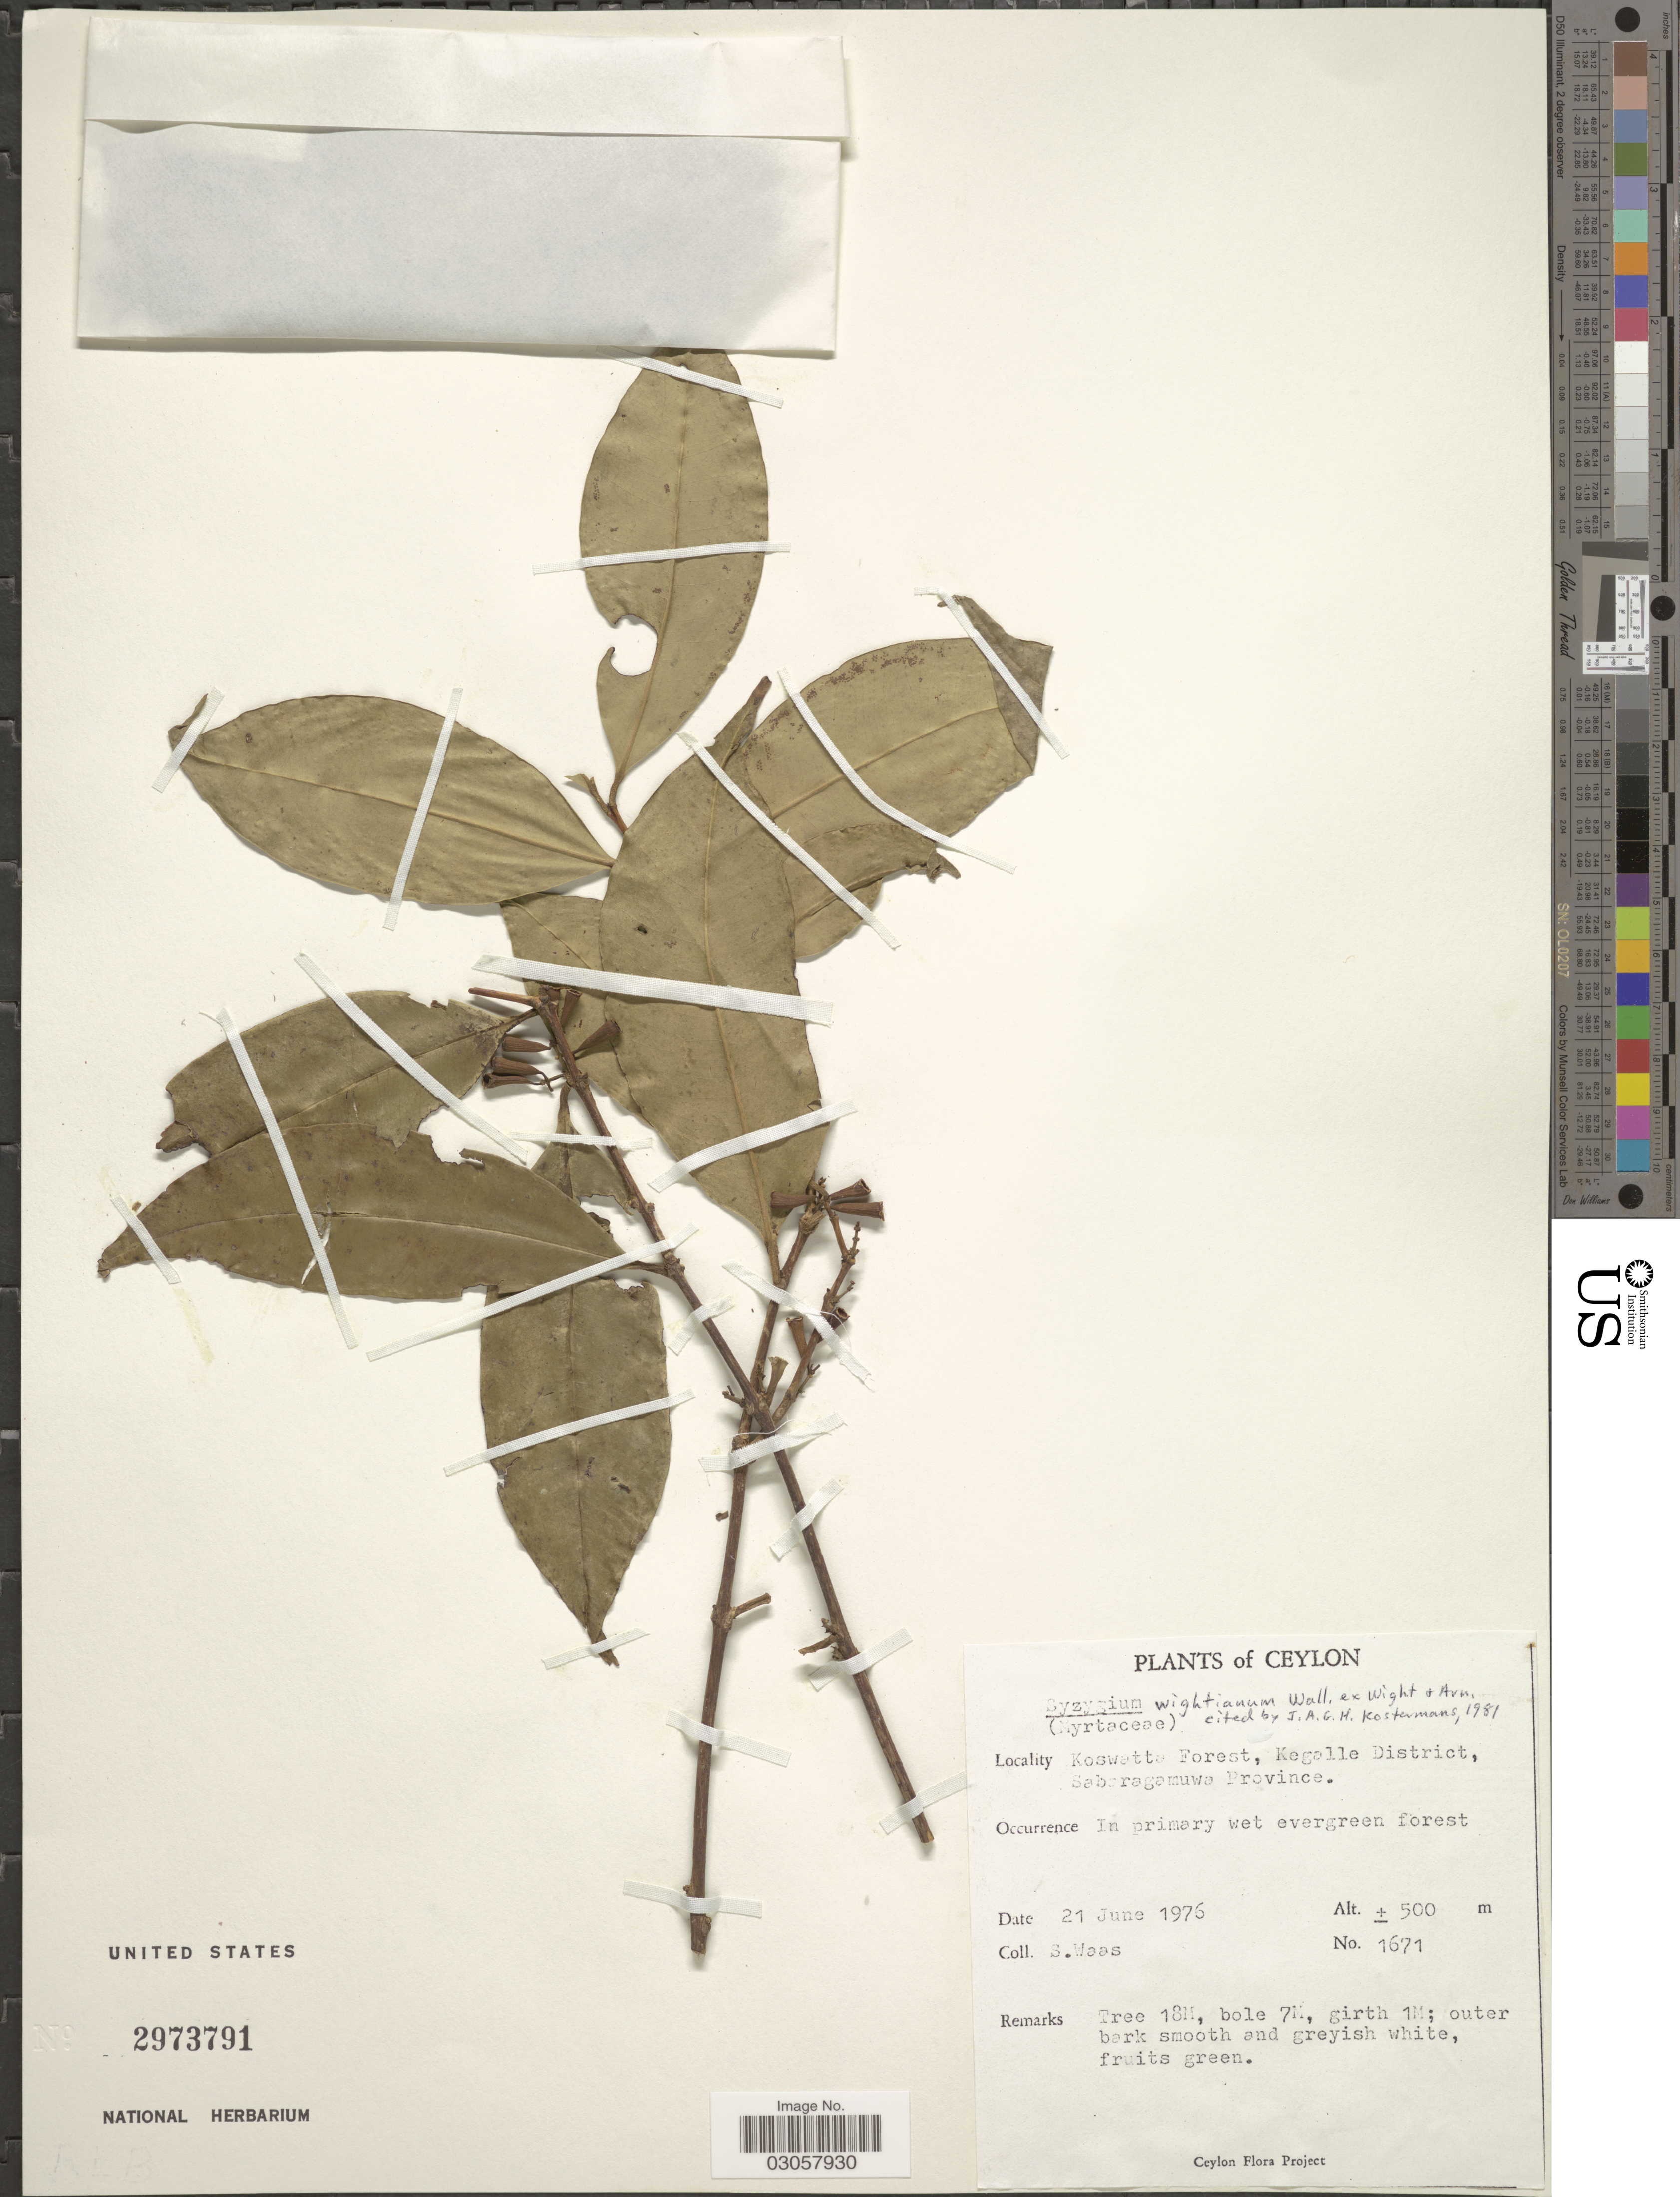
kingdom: Plantae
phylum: Tracheophyta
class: Magnoliopsida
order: Myrtales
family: Myrtaceae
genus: Syzygium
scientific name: Syzygium wightianum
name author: Wall. ex Wight & Arn.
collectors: S. Waas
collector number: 1671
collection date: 1976-06-21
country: Sri Lanka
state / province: Sabaragamuwa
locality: Ceylon. Koswatta Forest, Kegalle District.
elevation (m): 500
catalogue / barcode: US 2973791